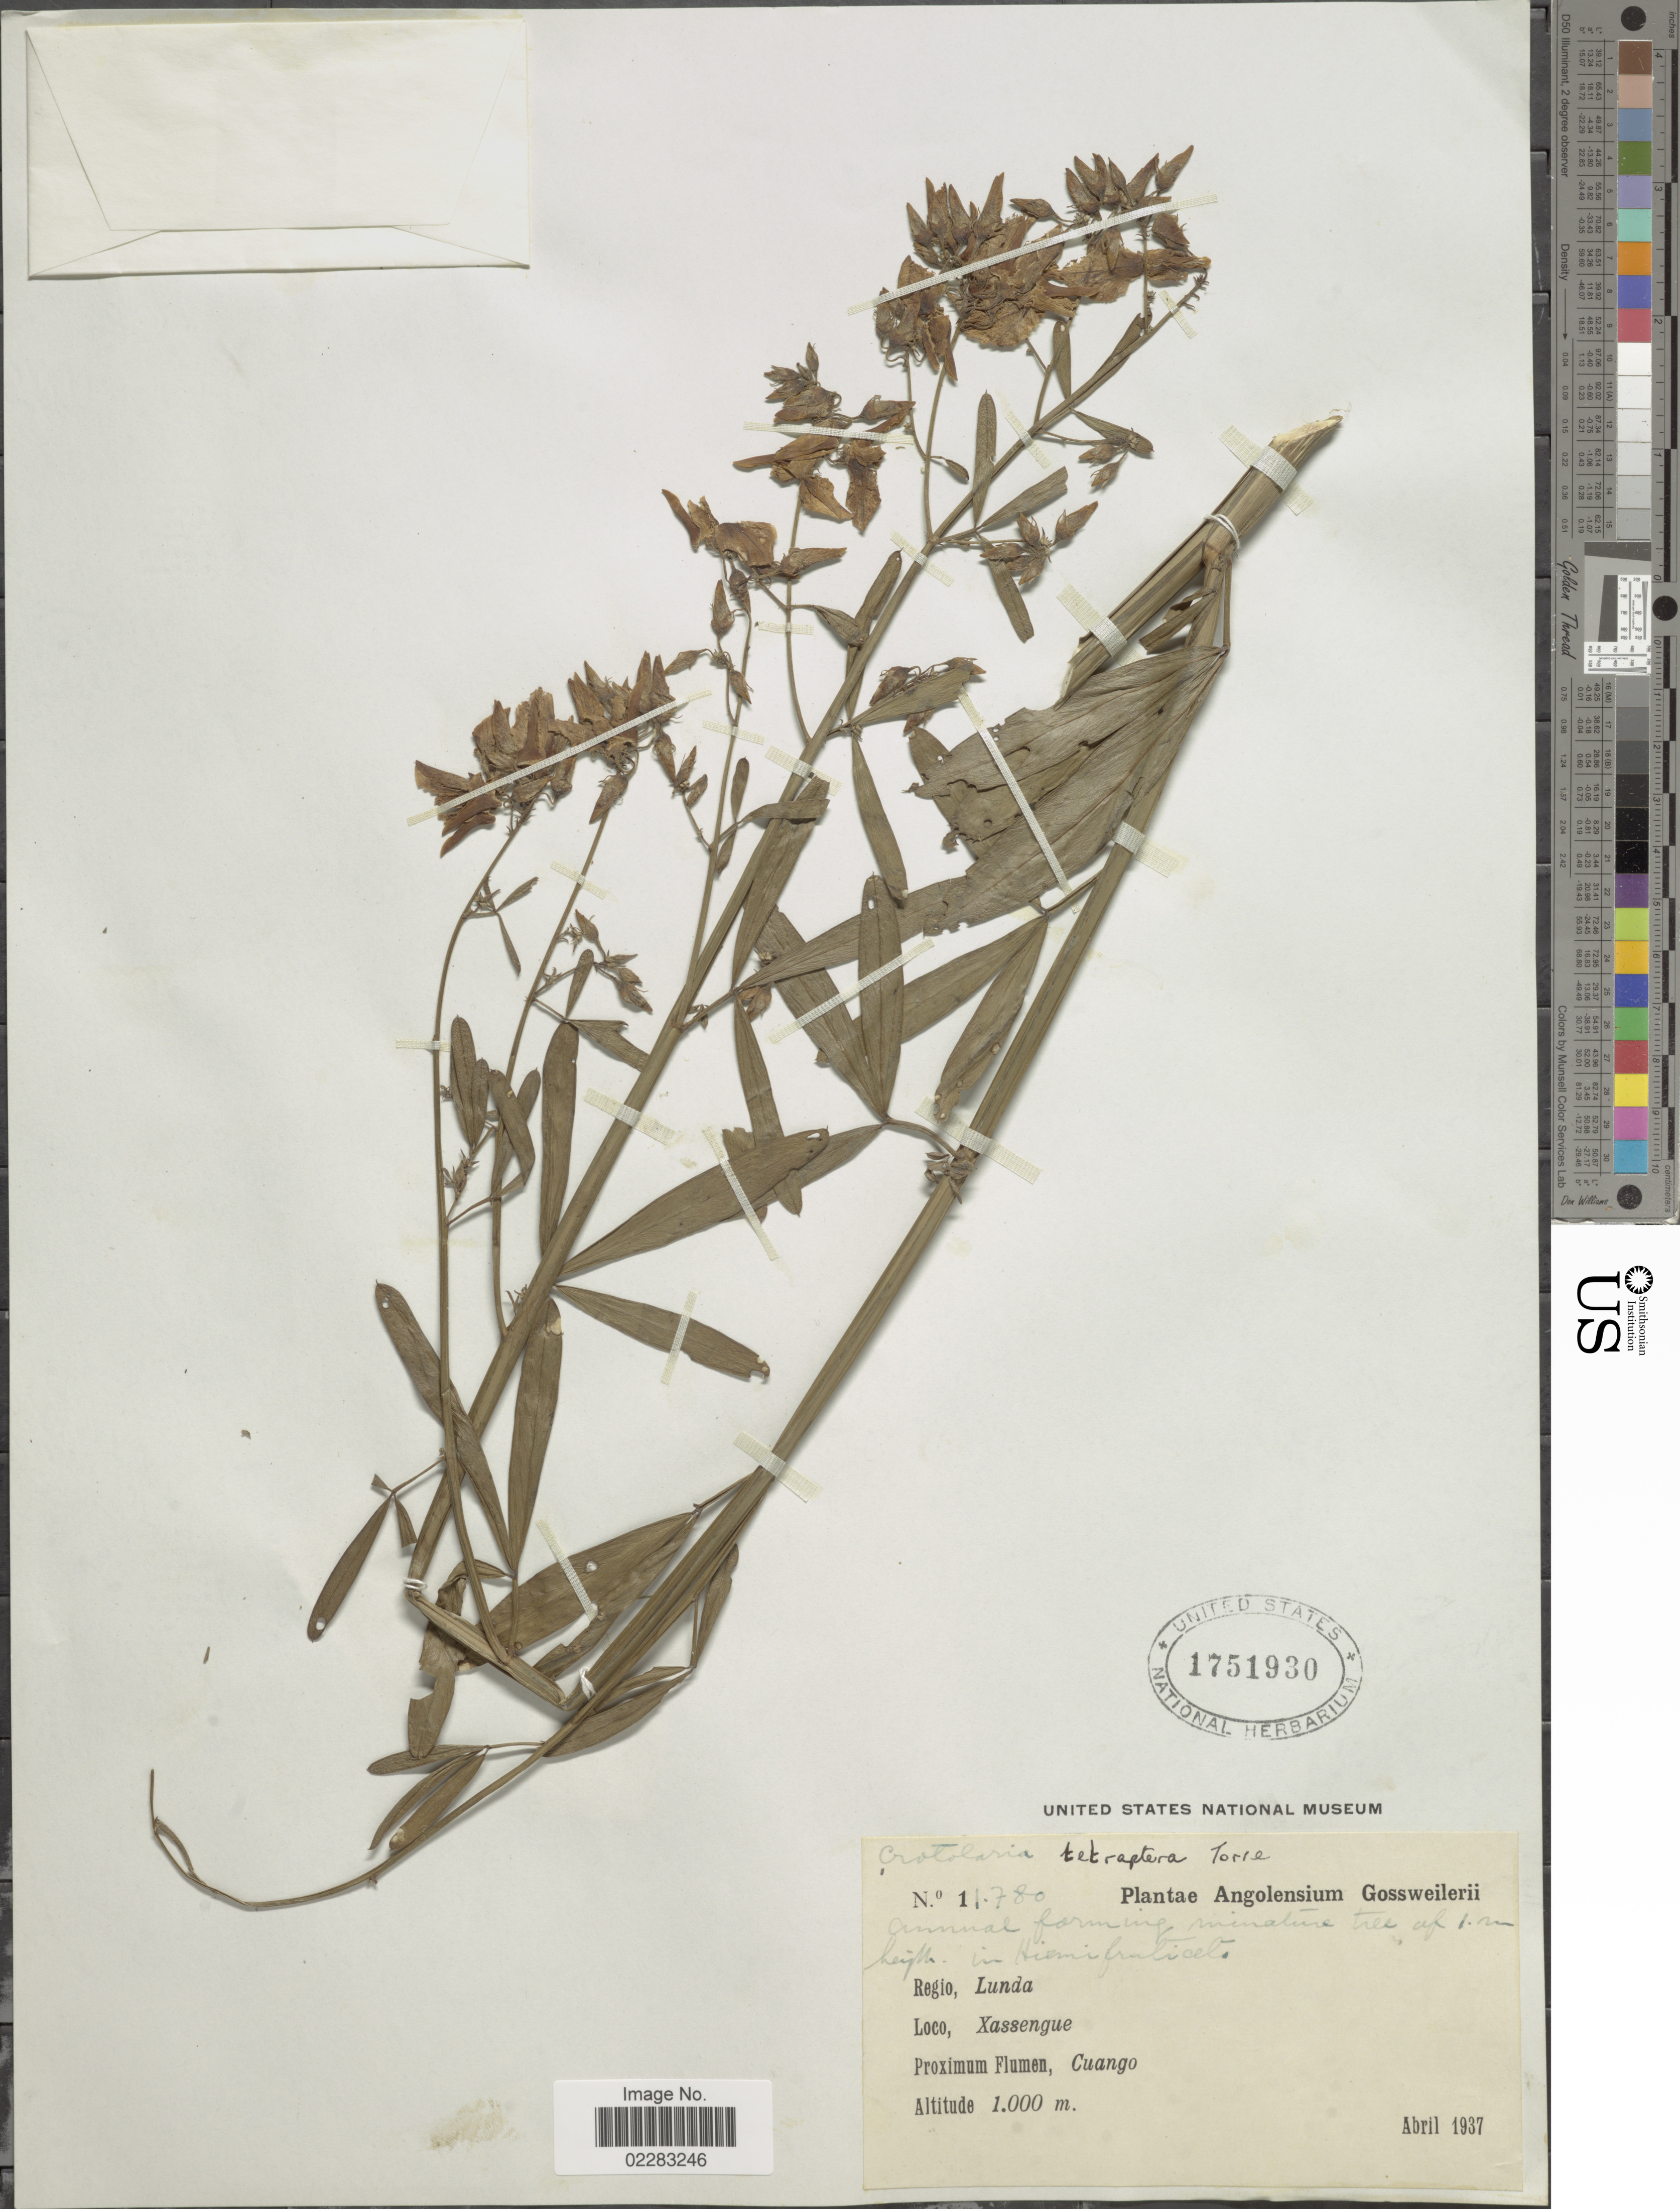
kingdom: Plantae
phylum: Tracheophyta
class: Magnoliopsida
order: Fabales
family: Fabaceae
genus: Crotalaria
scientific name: Crotalaria tetraptera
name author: Torre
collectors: -. Gossweiler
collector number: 1780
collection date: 1937-04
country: Angola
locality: Lunda, Xassengue, Cuango.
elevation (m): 1000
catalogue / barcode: US 1751930